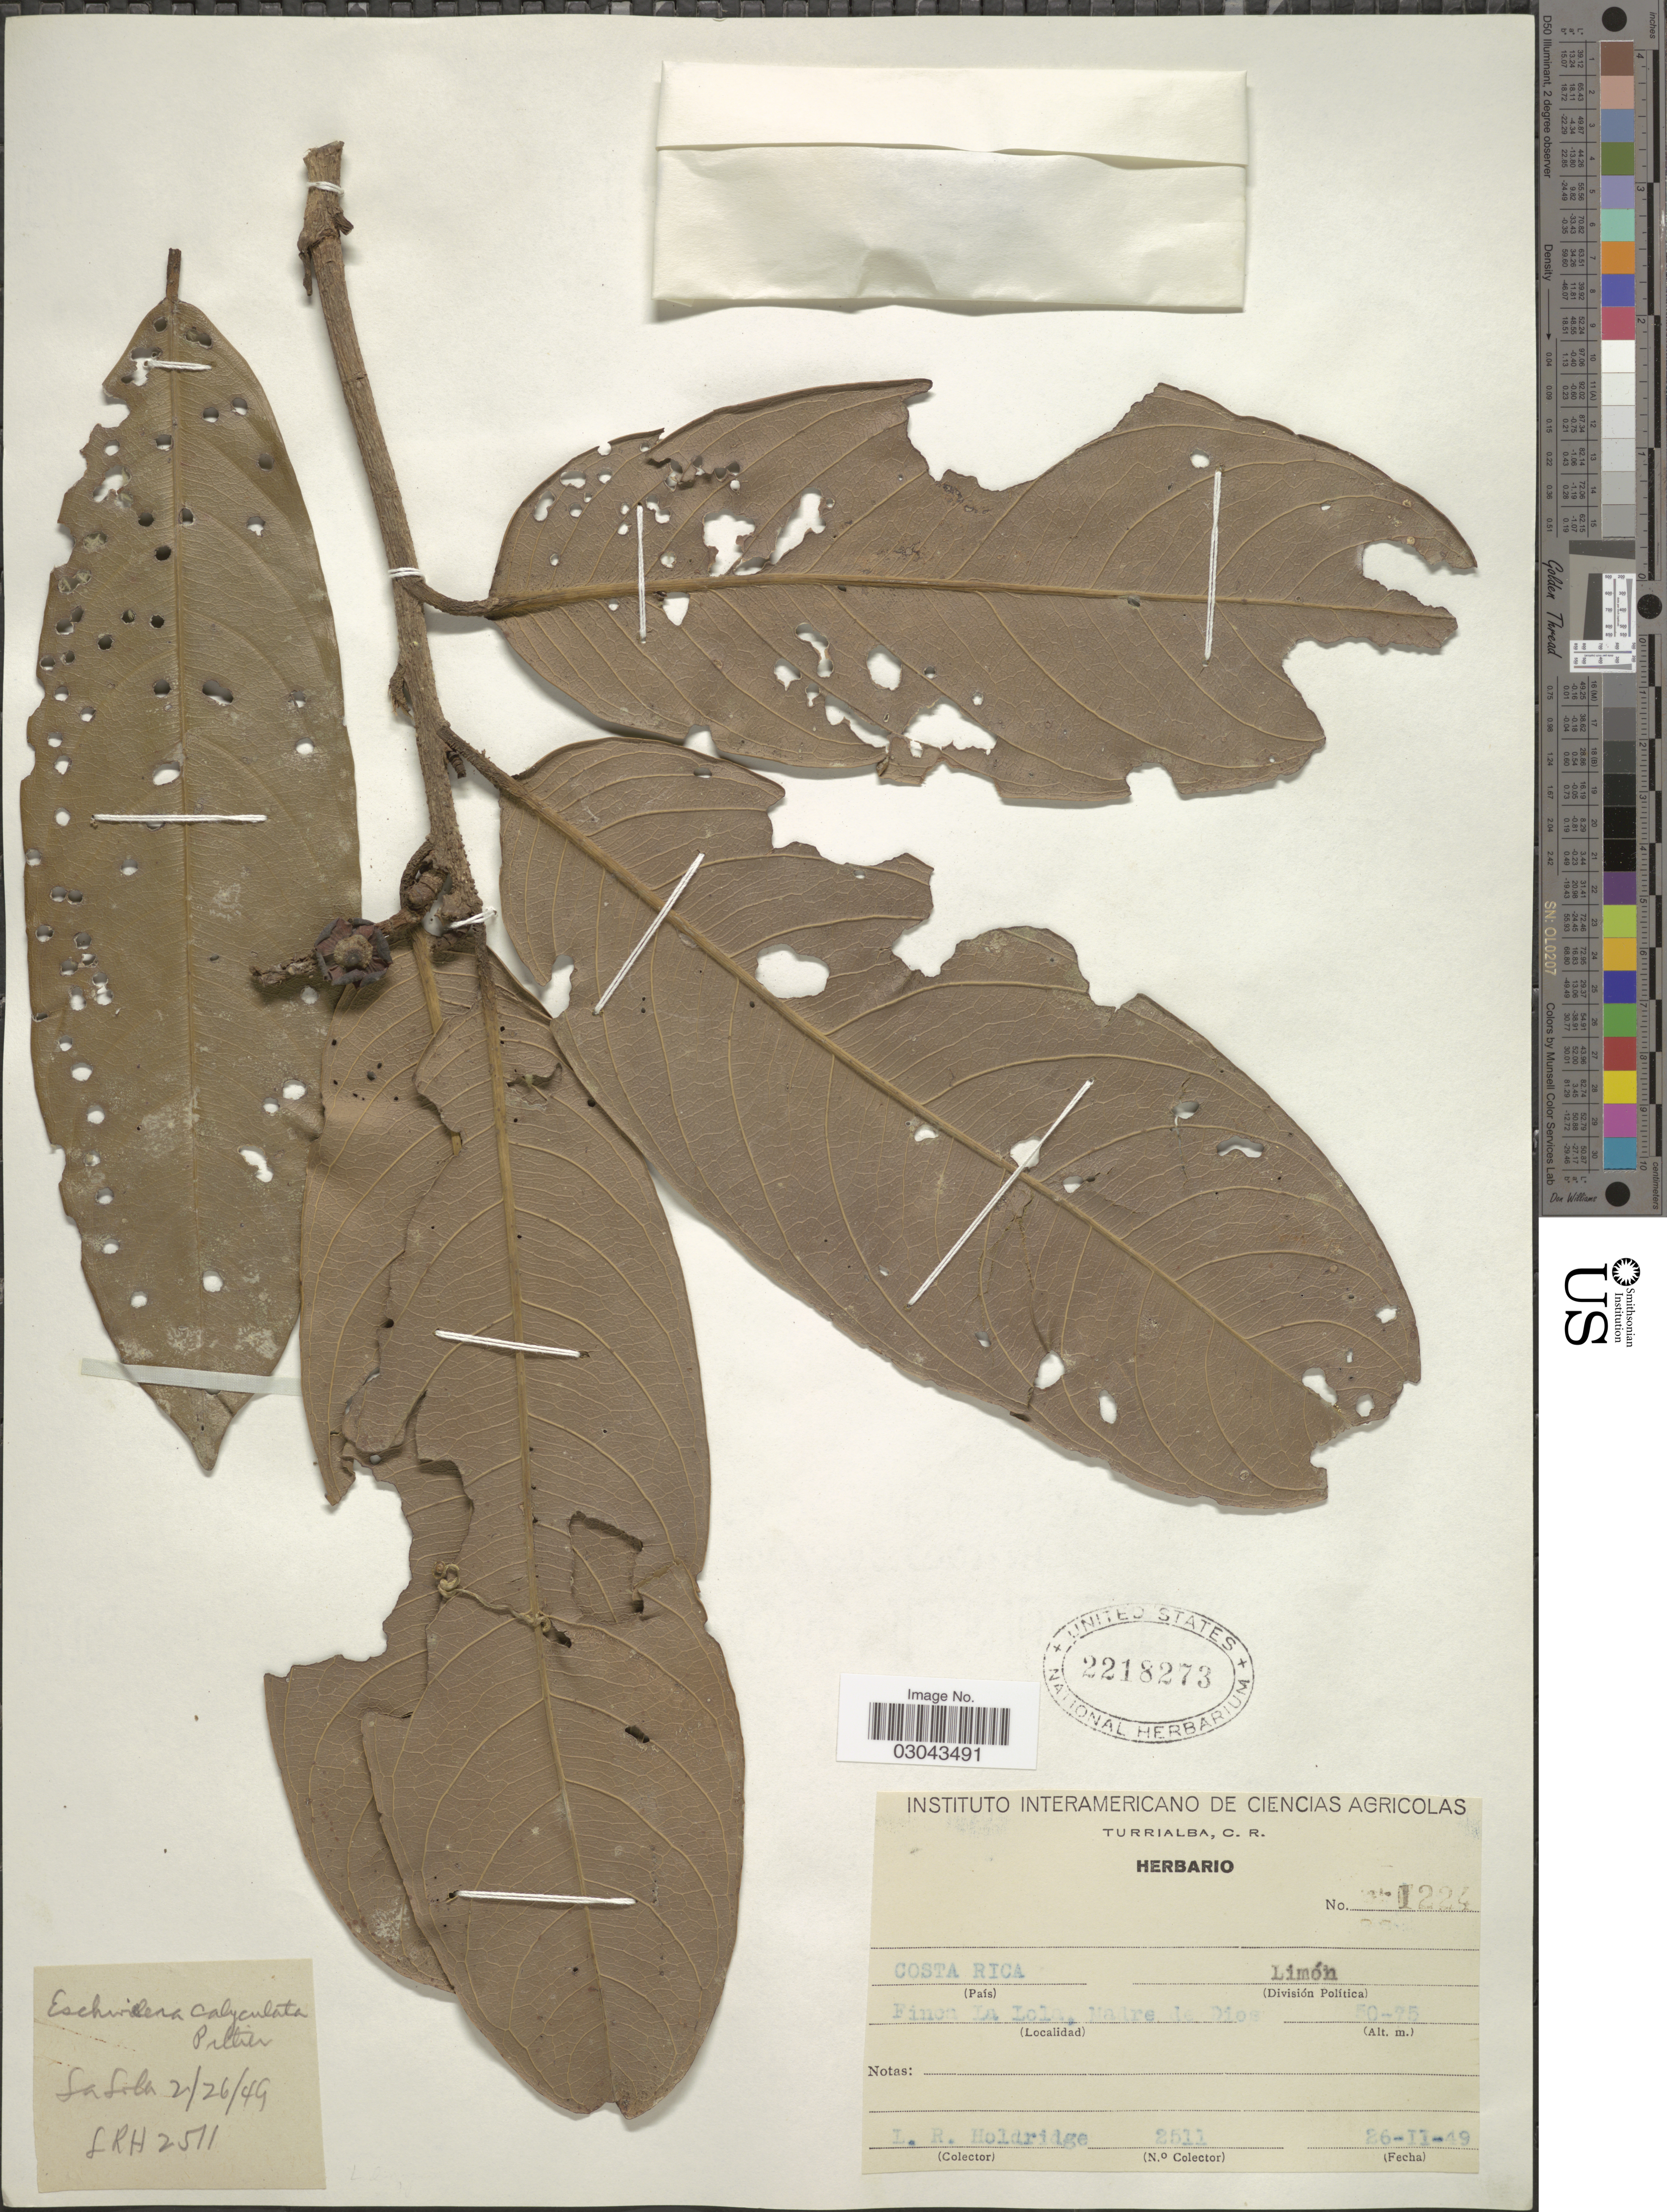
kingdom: Plantae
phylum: Tracheophyta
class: Magnoliopsida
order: Ericales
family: Lecythidaceae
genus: Eschweilera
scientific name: Eschweilera calyculata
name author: Pittier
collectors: L. Holdridge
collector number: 2511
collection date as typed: Transcribed d/m/y: 26/11/49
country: Costa Rica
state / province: Limón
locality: Limón, Finca La Lola, Madre de Dios.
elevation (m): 50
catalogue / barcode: US 2218273